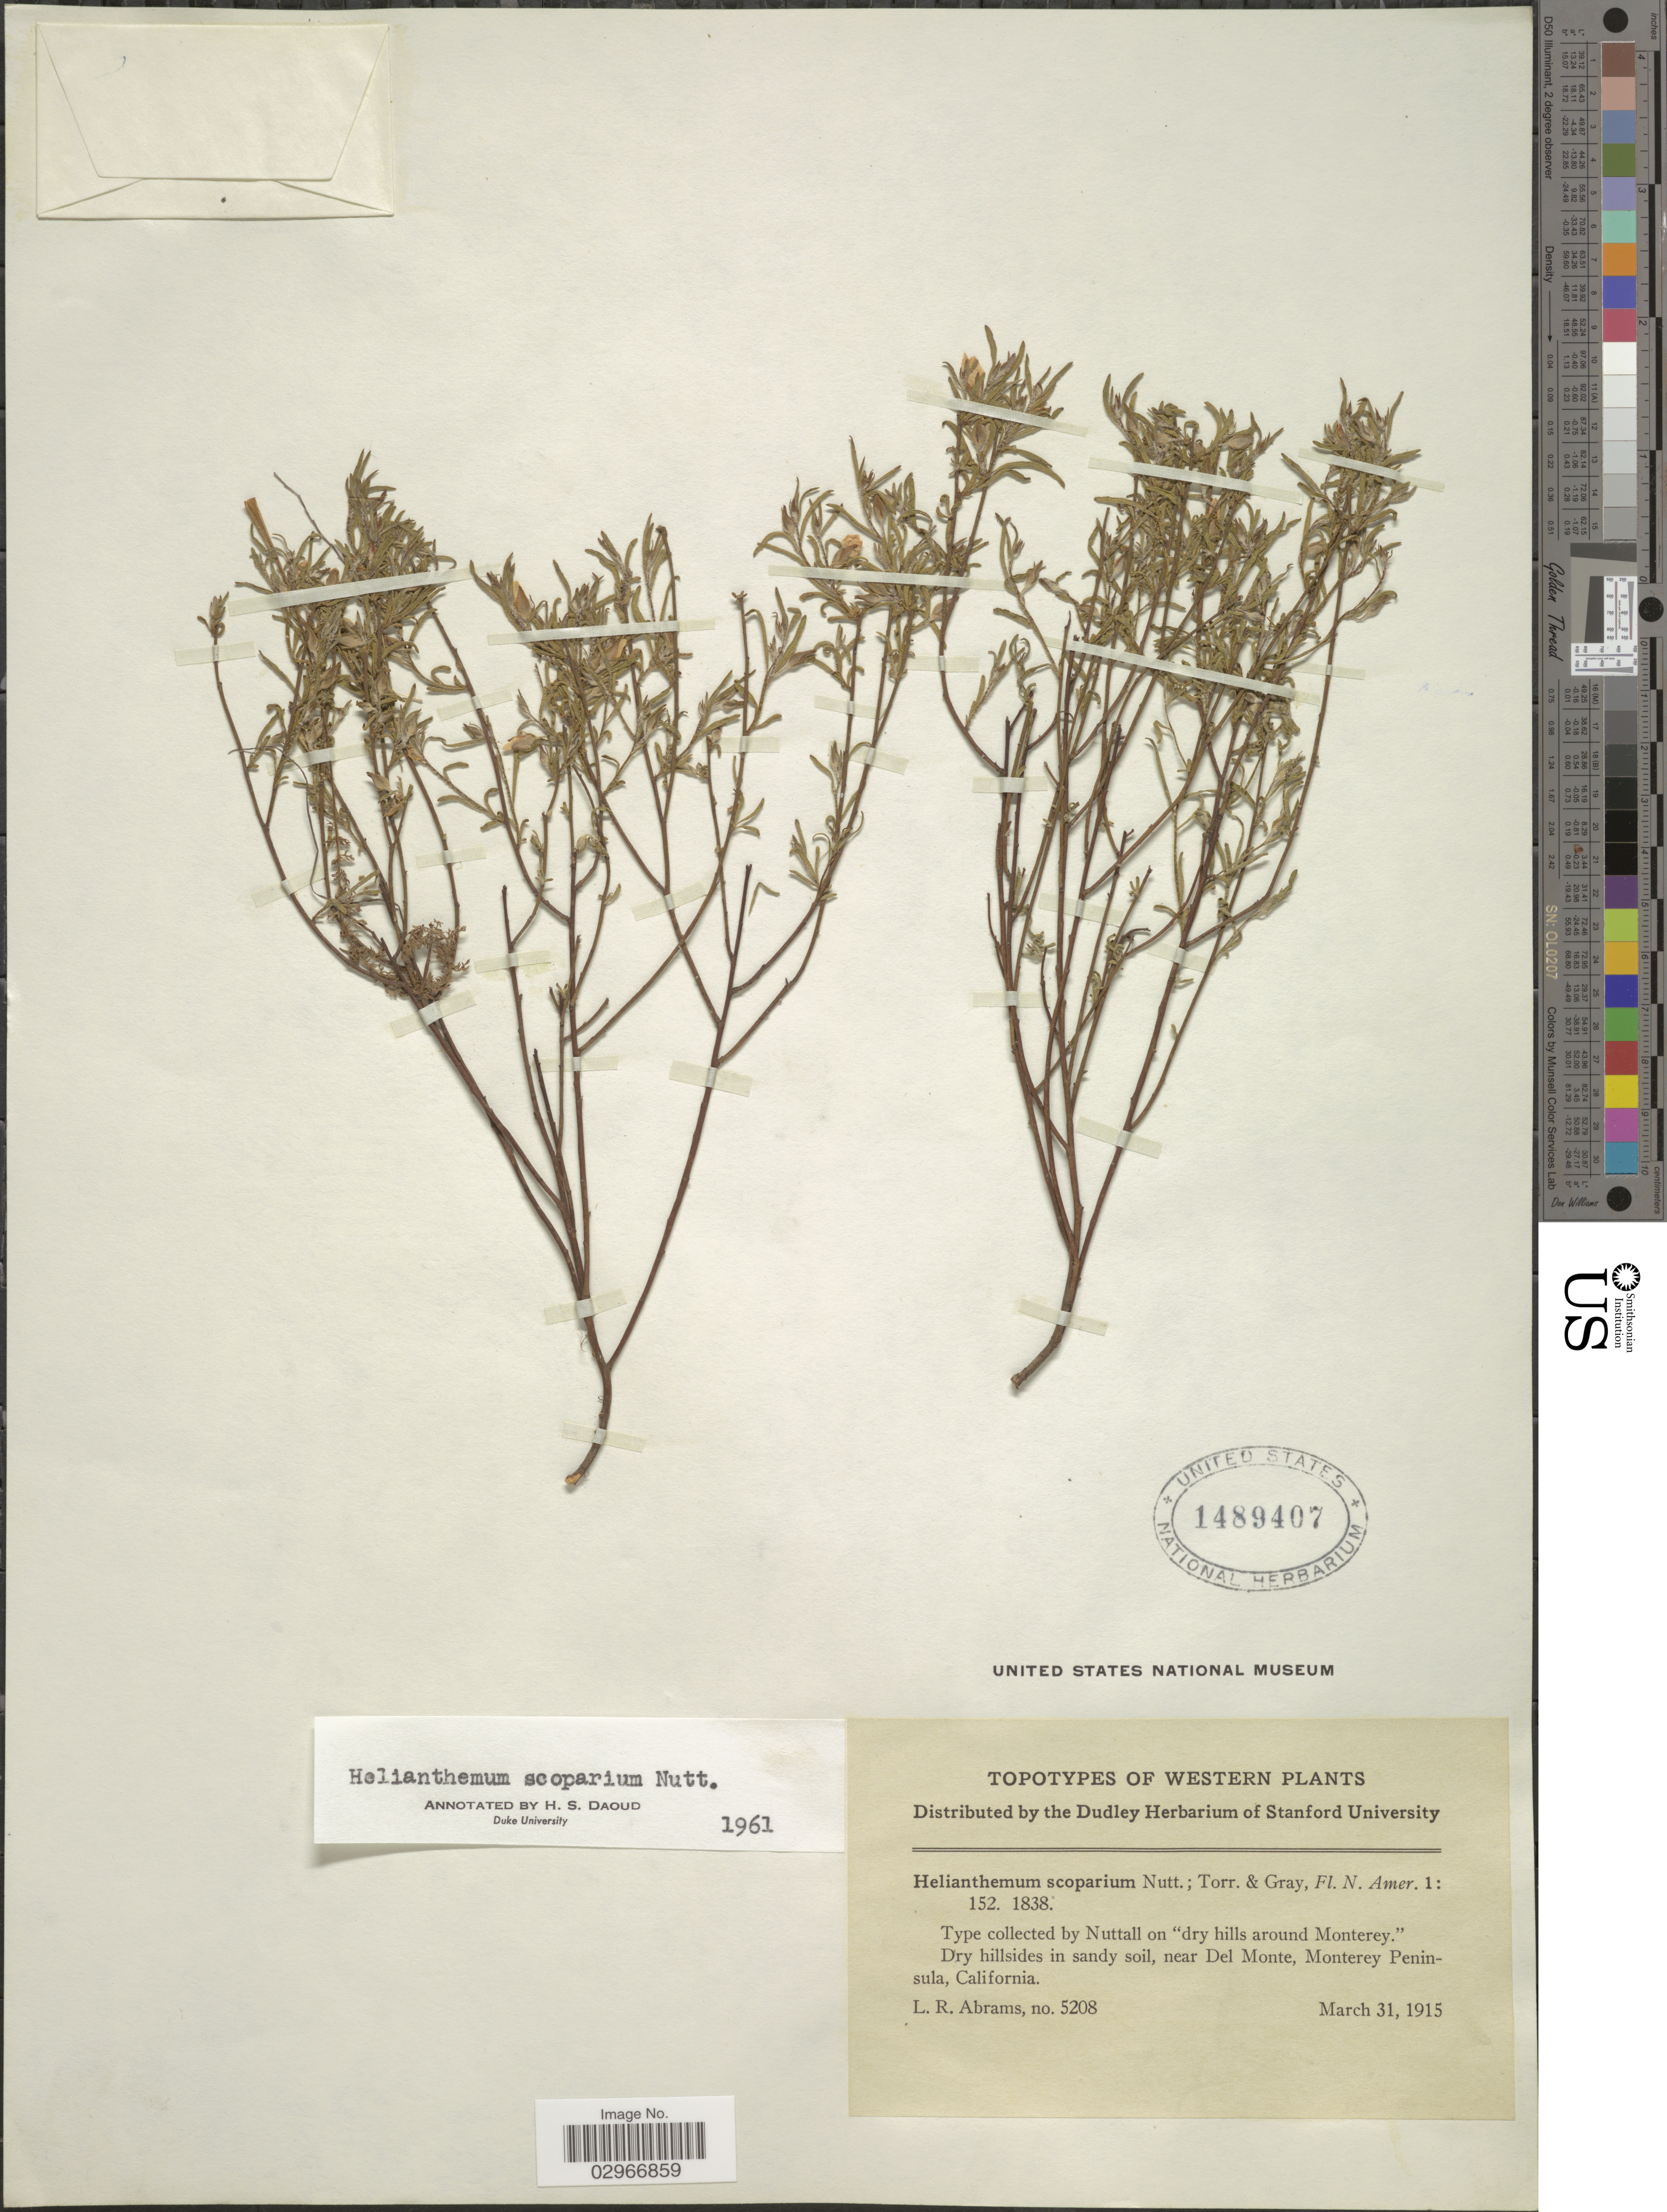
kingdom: Plantae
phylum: Tracheophyta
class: Magnoliopsida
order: Malvales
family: Cistaceae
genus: Helianthemum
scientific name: Helianthemum suffrutescens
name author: B. Schreiber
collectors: L. Abrams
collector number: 5208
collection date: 1915-03-31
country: United States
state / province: California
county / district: Monterey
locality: Dry hillsides in sandy soil, near Del Monte, Monterey Peninsula.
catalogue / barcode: US 1489407